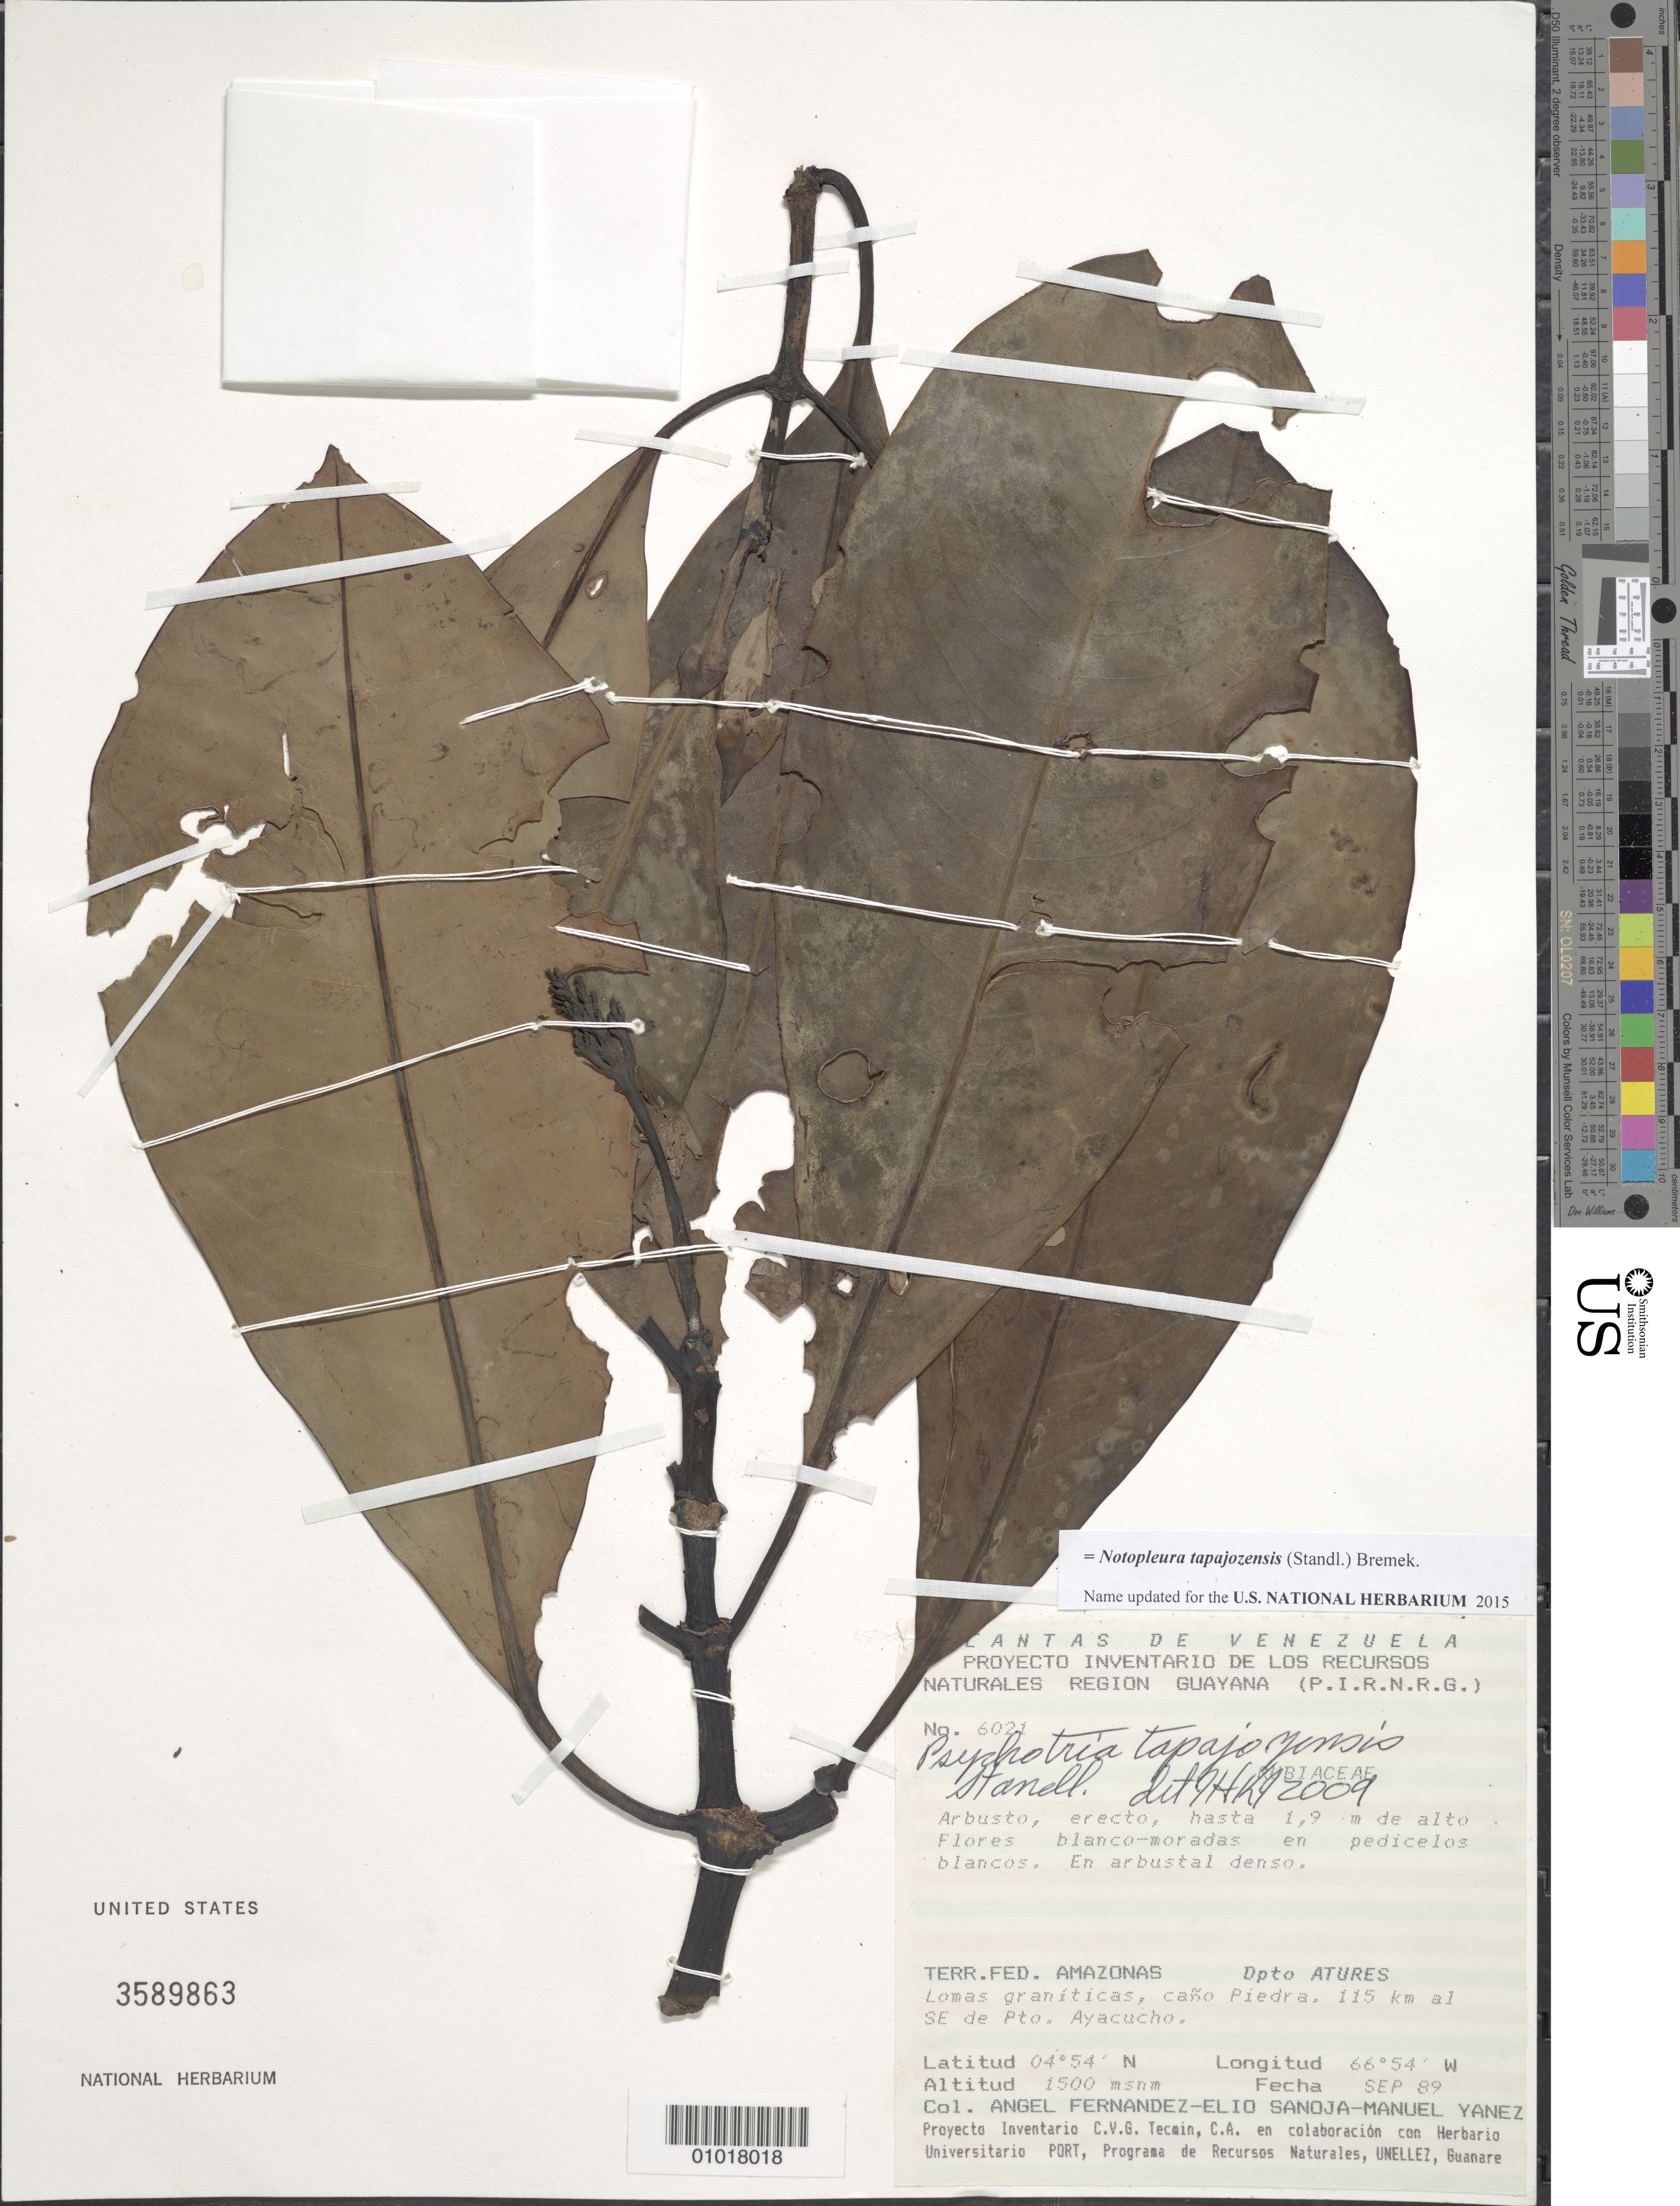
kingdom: Plantae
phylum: Tracheophyta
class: Magnoliopsida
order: Gentianales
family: Rubiaceae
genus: Psychotria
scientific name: Psychotria tapajozensis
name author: Standl.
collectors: A. Fernández, E. Sanoja & M. Yanez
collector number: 6021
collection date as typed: Sep-89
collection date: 1989-09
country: Venezuela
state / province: Amazonas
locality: Lamos graniticas, Cano Piedra. 115 km al SE de Pto Ayacucho.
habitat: Arbustal denso.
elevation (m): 1500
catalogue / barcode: US 3589863